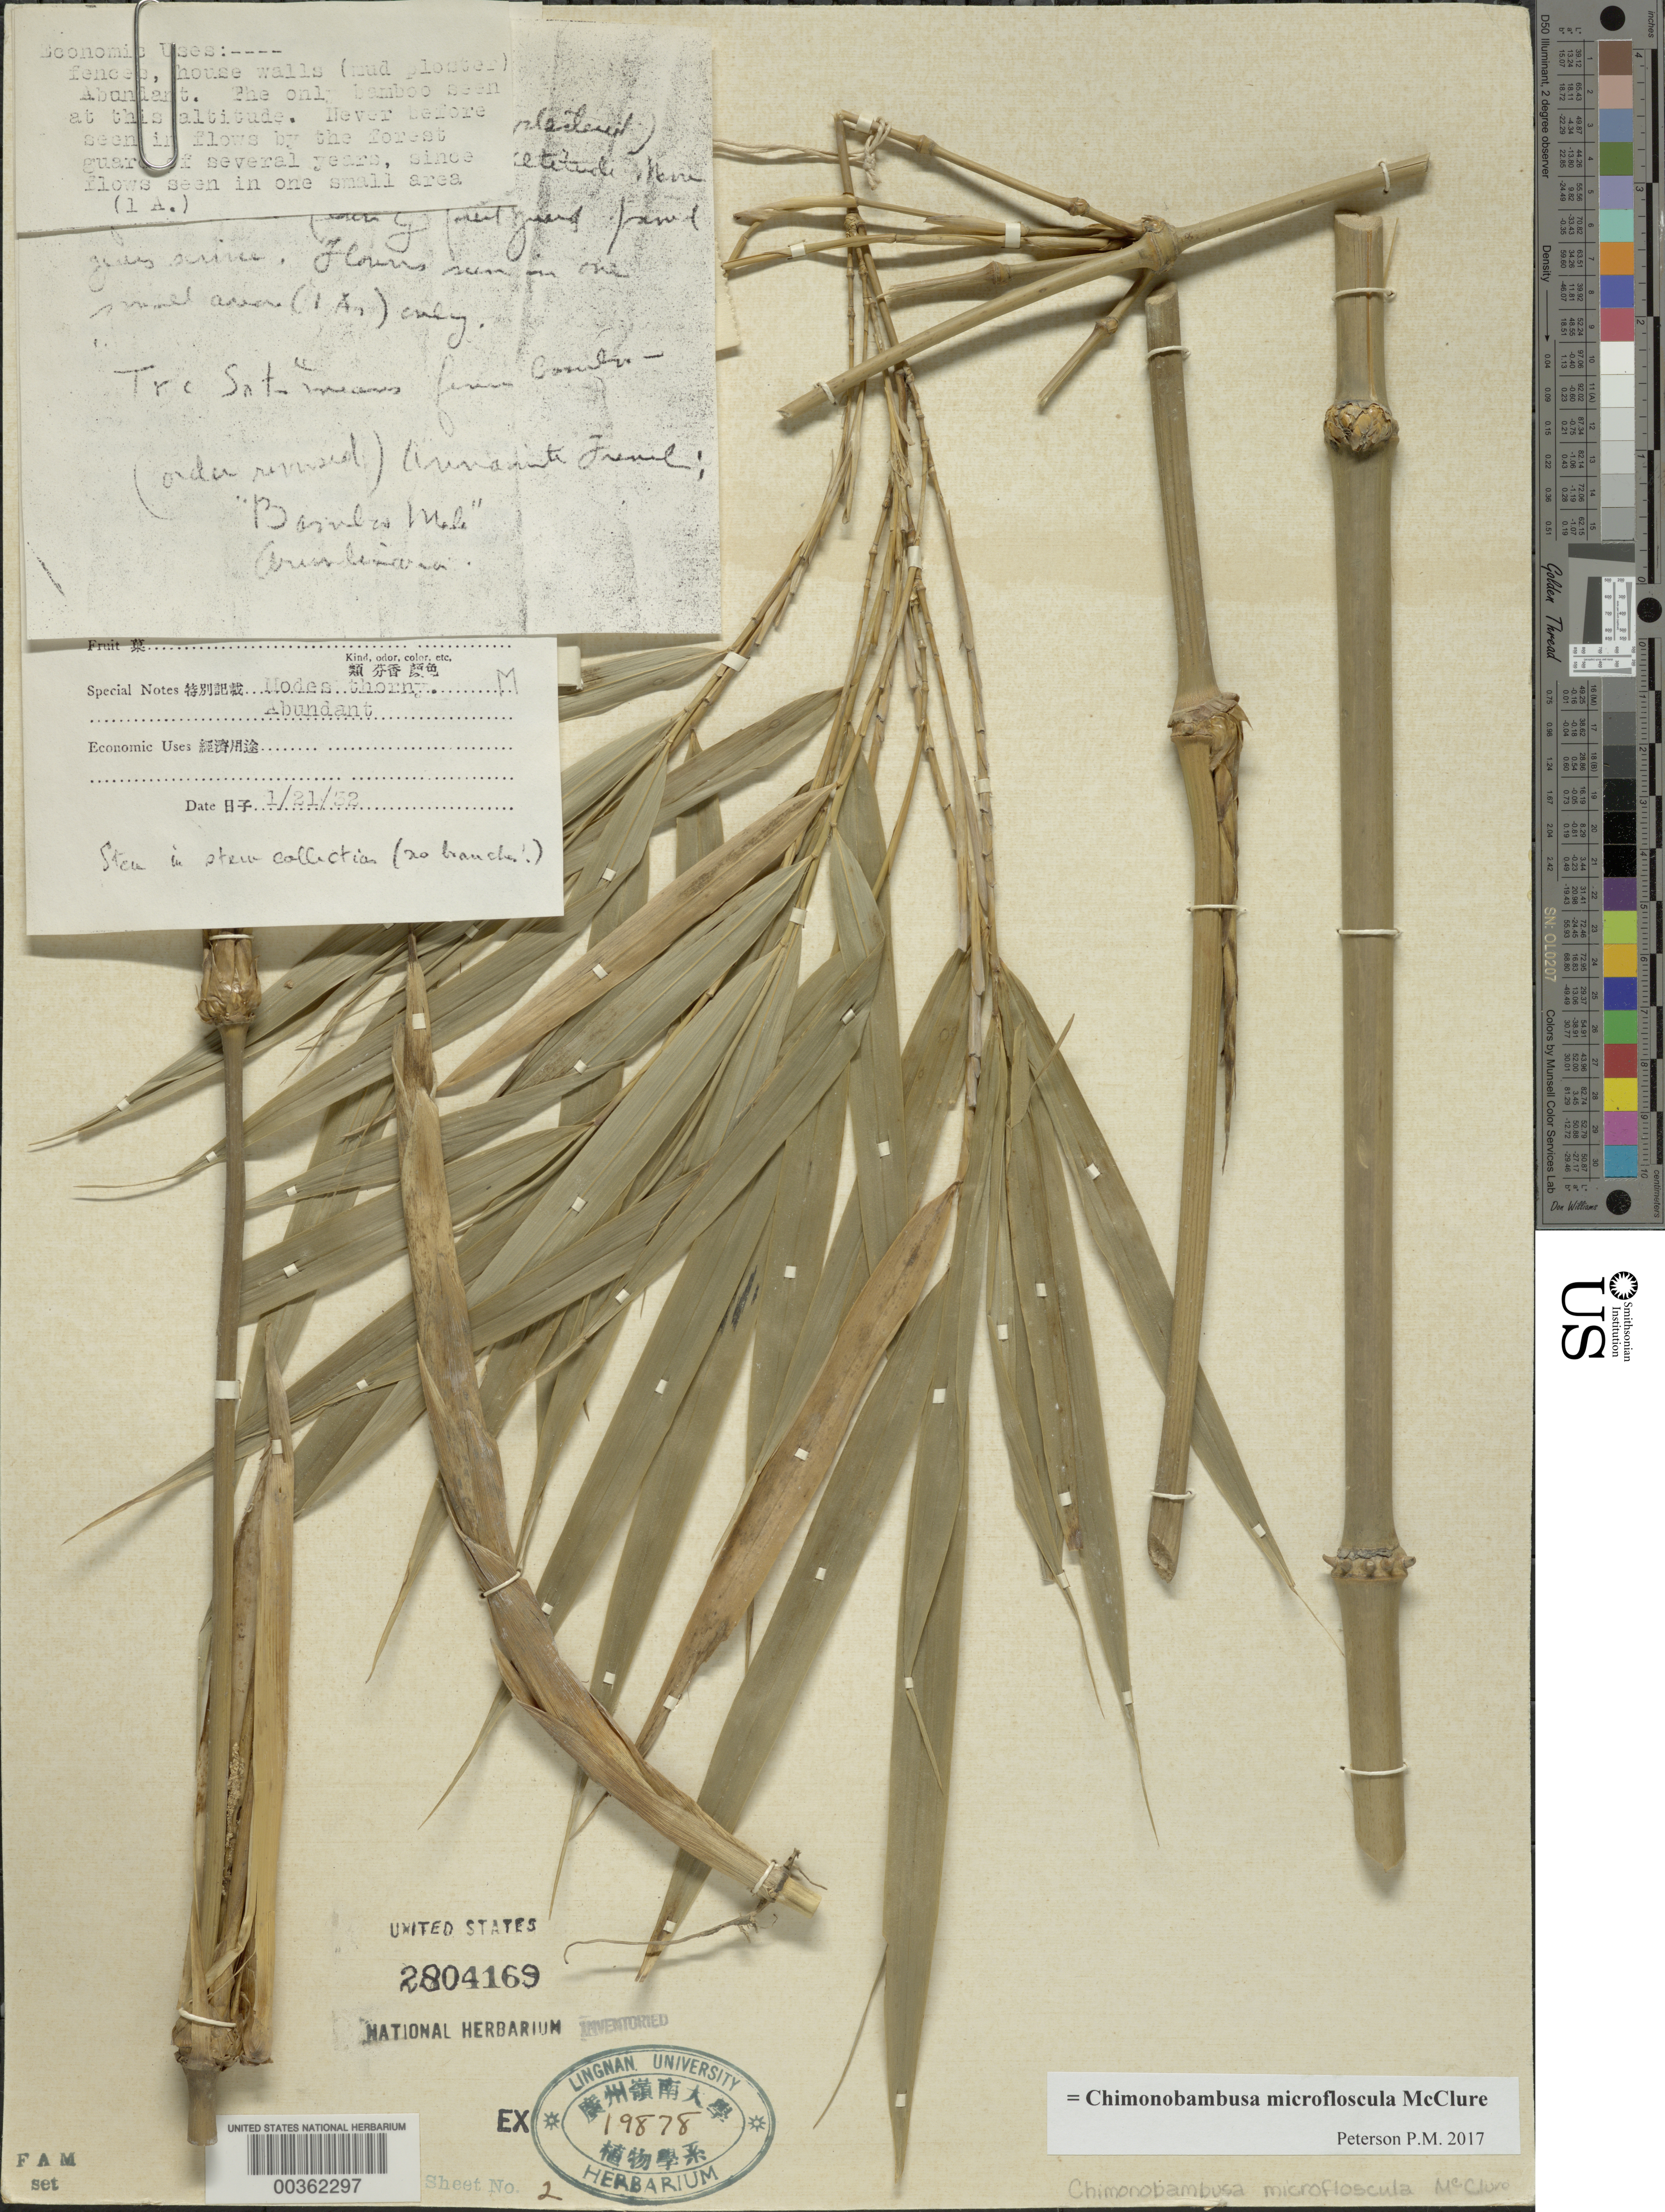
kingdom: Plantae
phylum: Tracheophyta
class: Liliopsida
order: Poales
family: Poaceae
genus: Chimonobambusa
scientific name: Chimonobambusa microfloscula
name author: McClure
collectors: F. A. McClure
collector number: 699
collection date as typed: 21 Jan 1932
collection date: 1932-01-21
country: Vietnam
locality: Flora of indo-china, tungking prov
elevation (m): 1800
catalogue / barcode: US 2804169